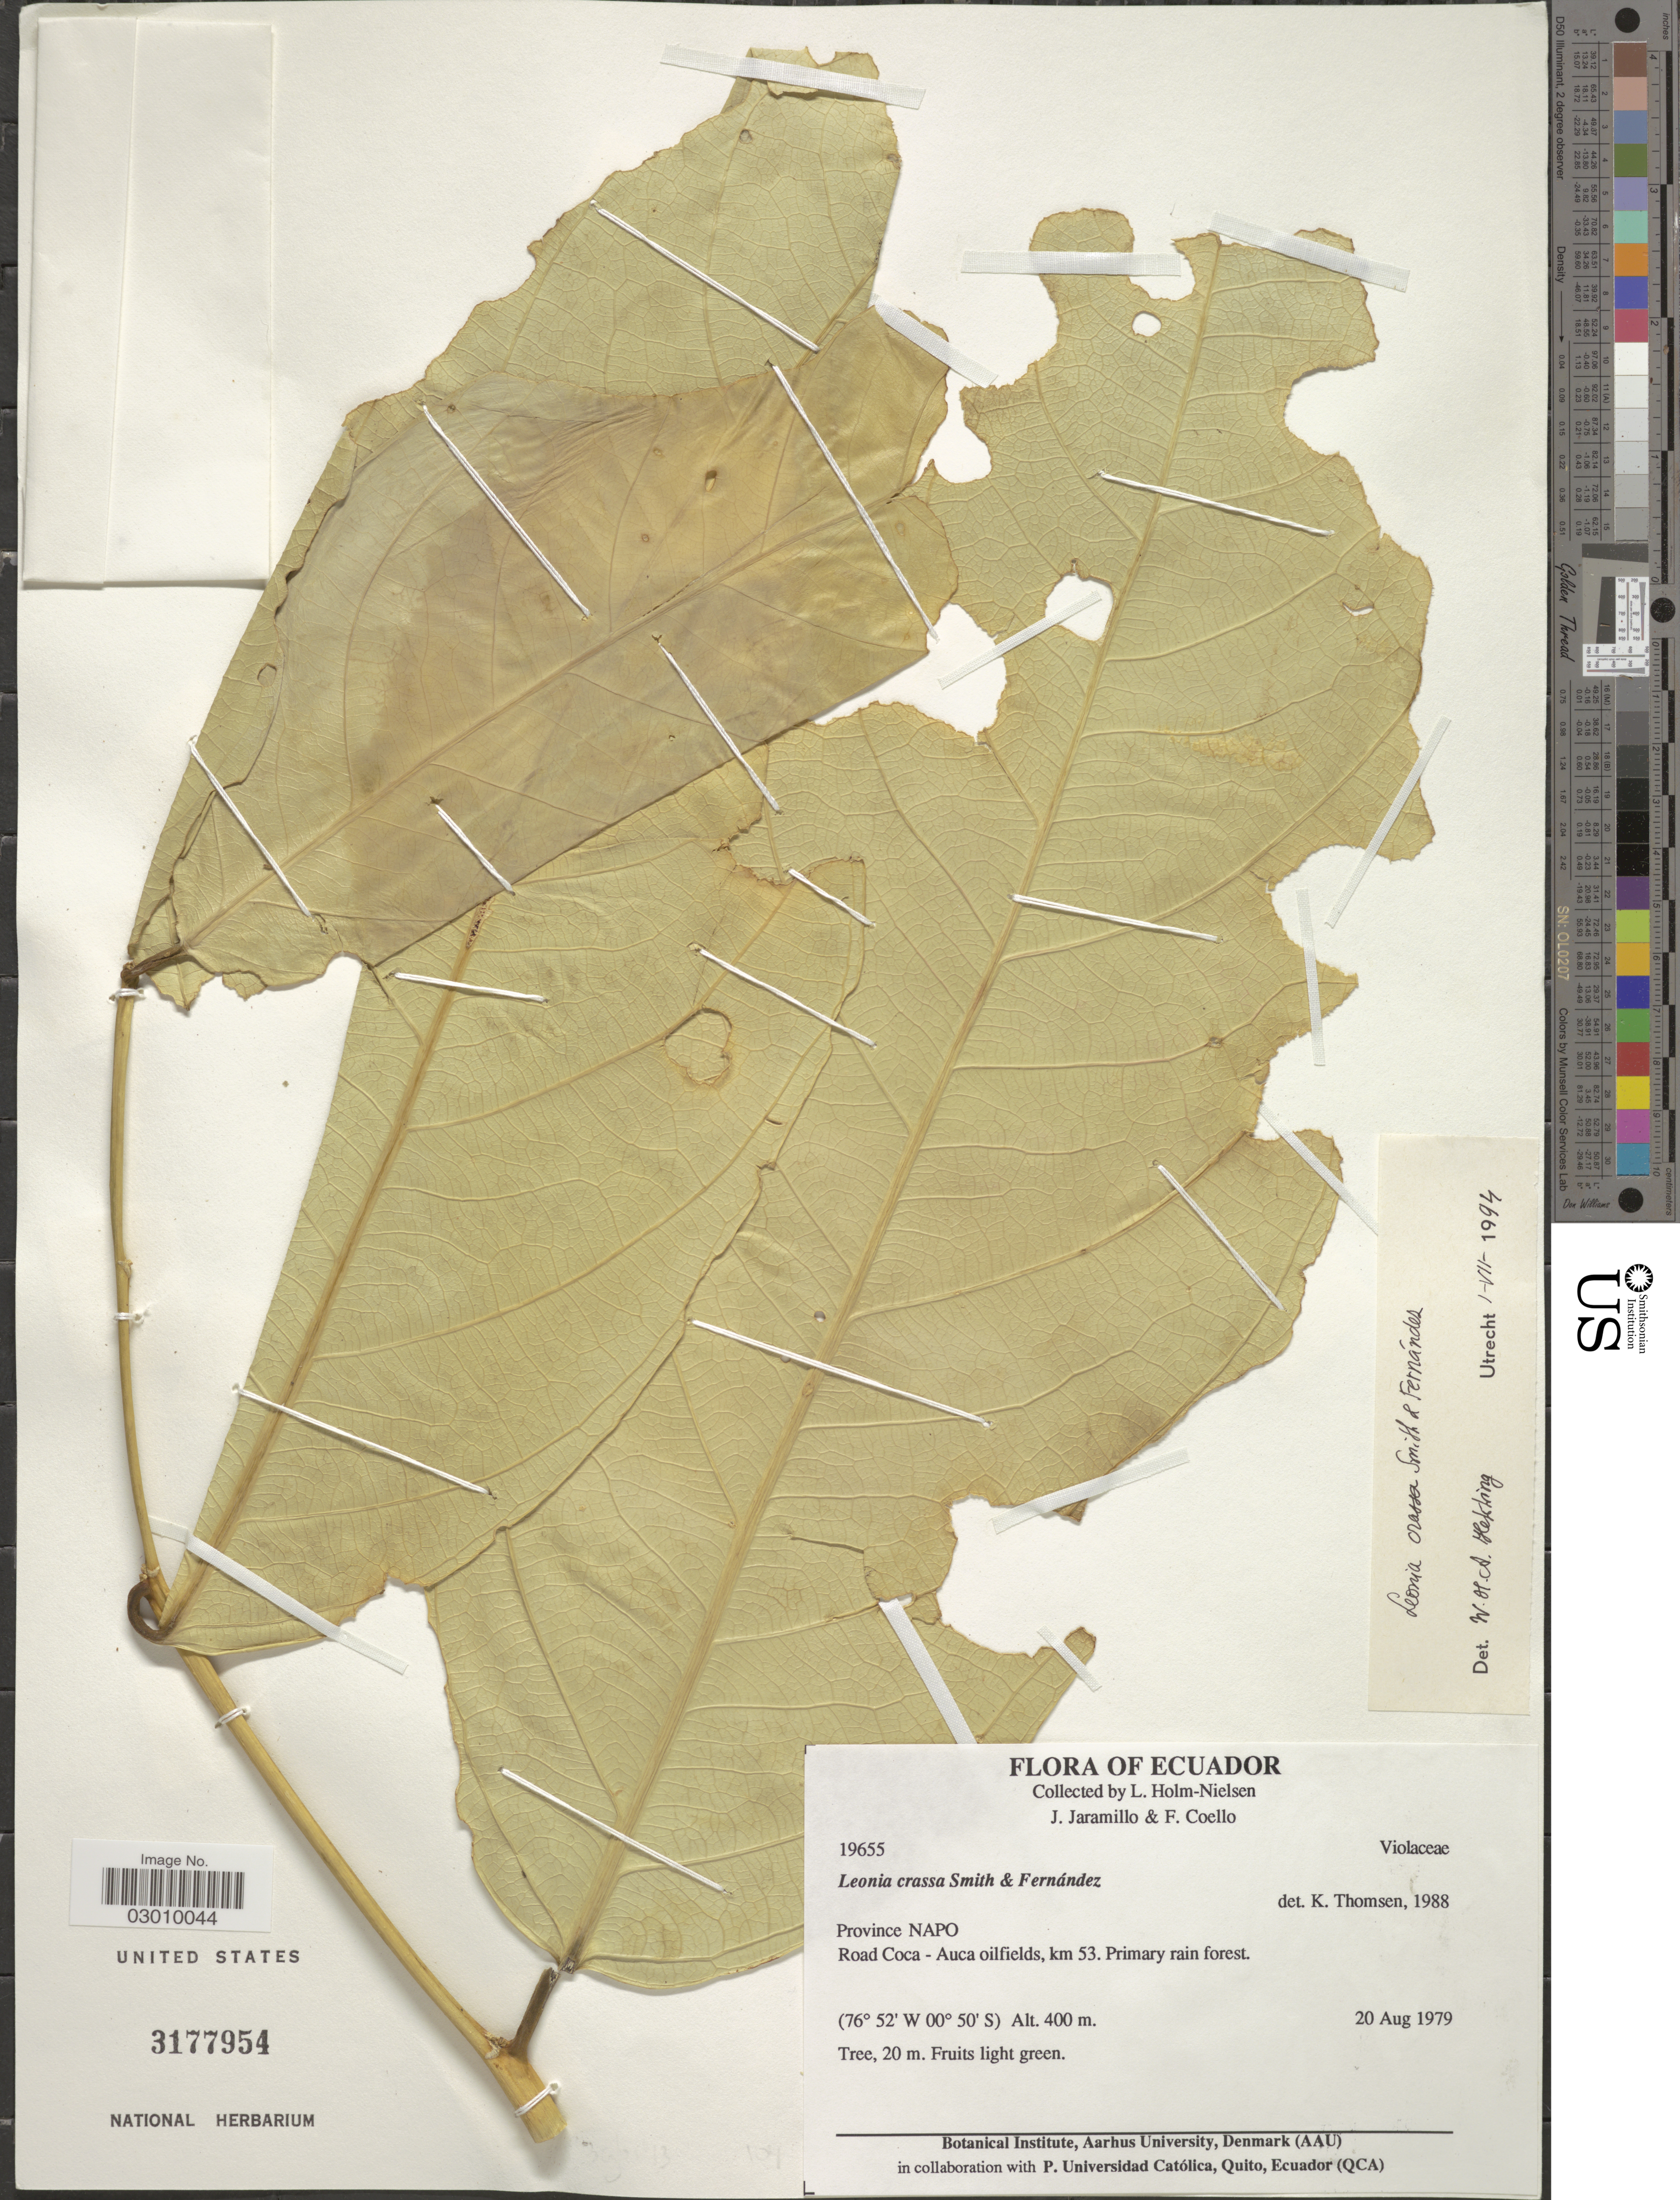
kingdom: Plantae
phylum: Tracheophyta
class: Magnoliopsida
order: Malpighiales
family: Violaceae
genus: Leonia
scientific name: Leonia crassa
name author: L.B. Sm. & A. Fernández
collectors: L. Holm-Nielsen, J. Jaramillo & F. Coello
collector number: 19655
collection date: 1979-08-20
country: Ecuador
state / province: Napo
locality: Road Coca - Auca oilfields, km 53, Primary rain forest.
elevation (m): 400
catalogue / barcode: US 3177954